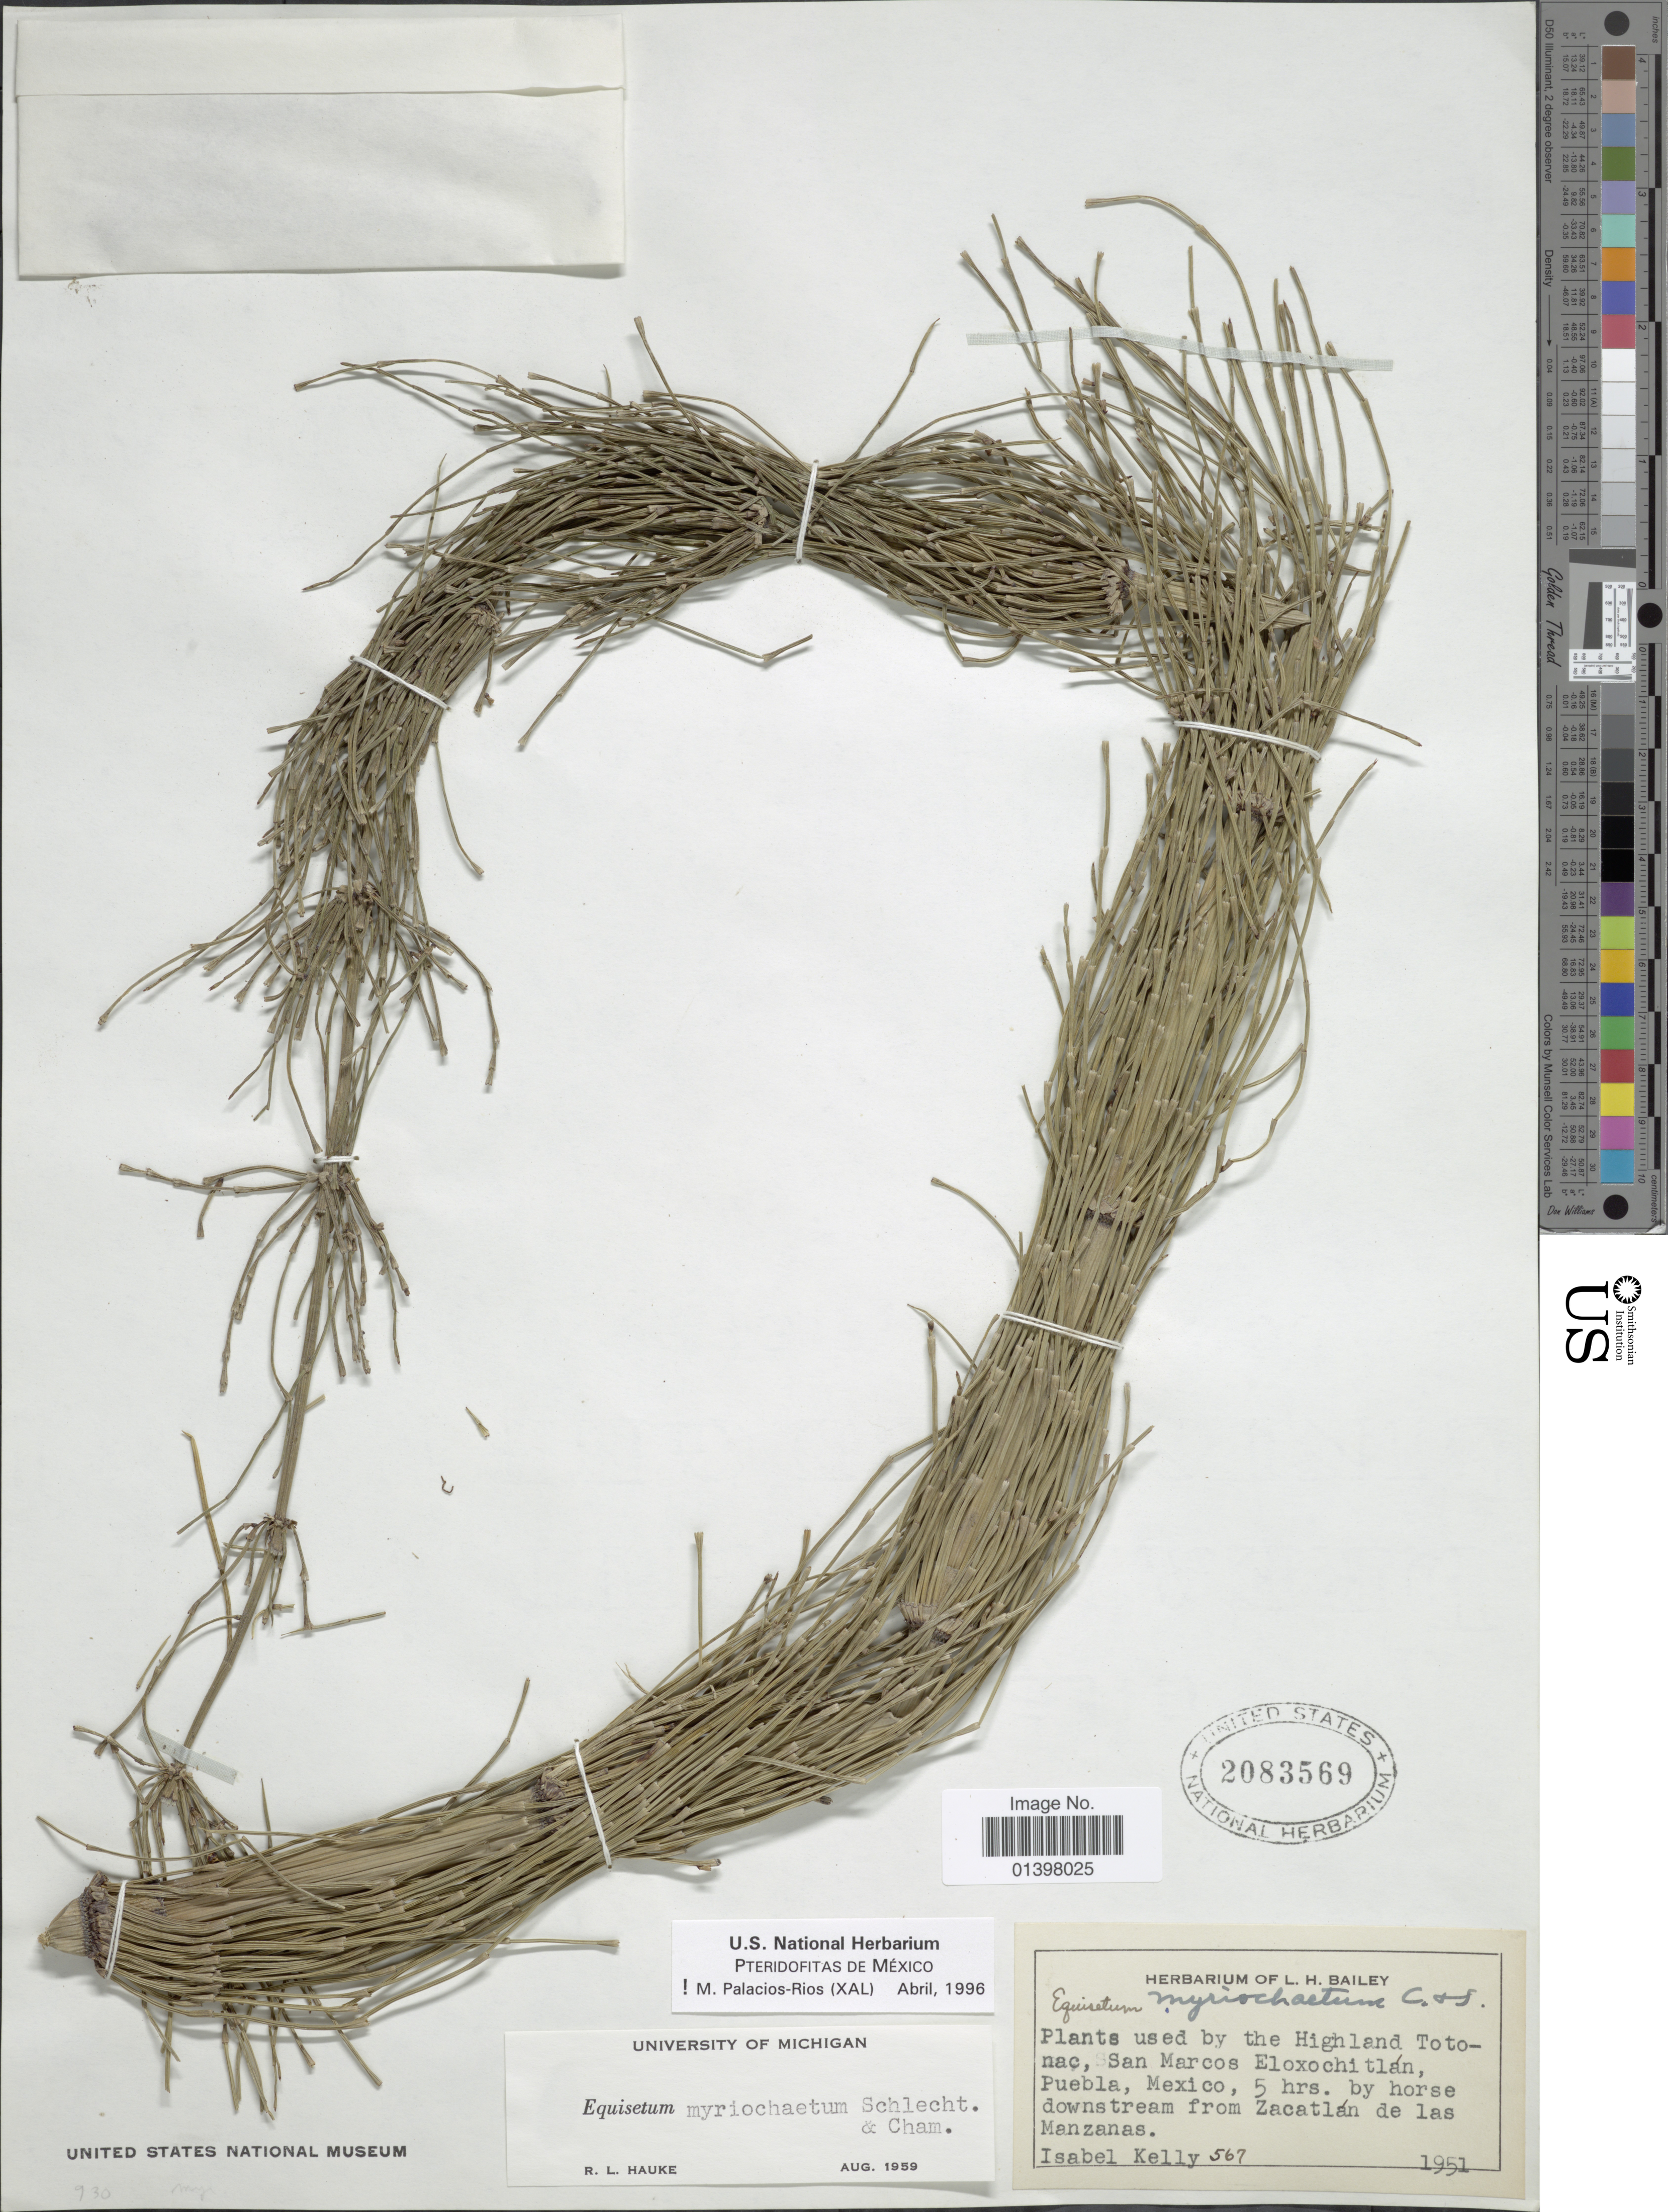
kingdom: Plantae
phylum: Tracheophyta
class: Polypodiopsida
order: Equisetales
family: Equisetaceae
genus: Equisetum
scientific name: Equisetum myriochaetum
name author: Schltdl. & Cham.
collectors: I. Kelly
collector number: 567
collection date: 1951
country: Mexico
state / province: Puebla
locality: Plants used by the Highland Totonac, San Marcos Eloxochitlán, 5 hrs by horse downstream from Zacatlán de las Manzanas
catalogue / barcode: US 2083569